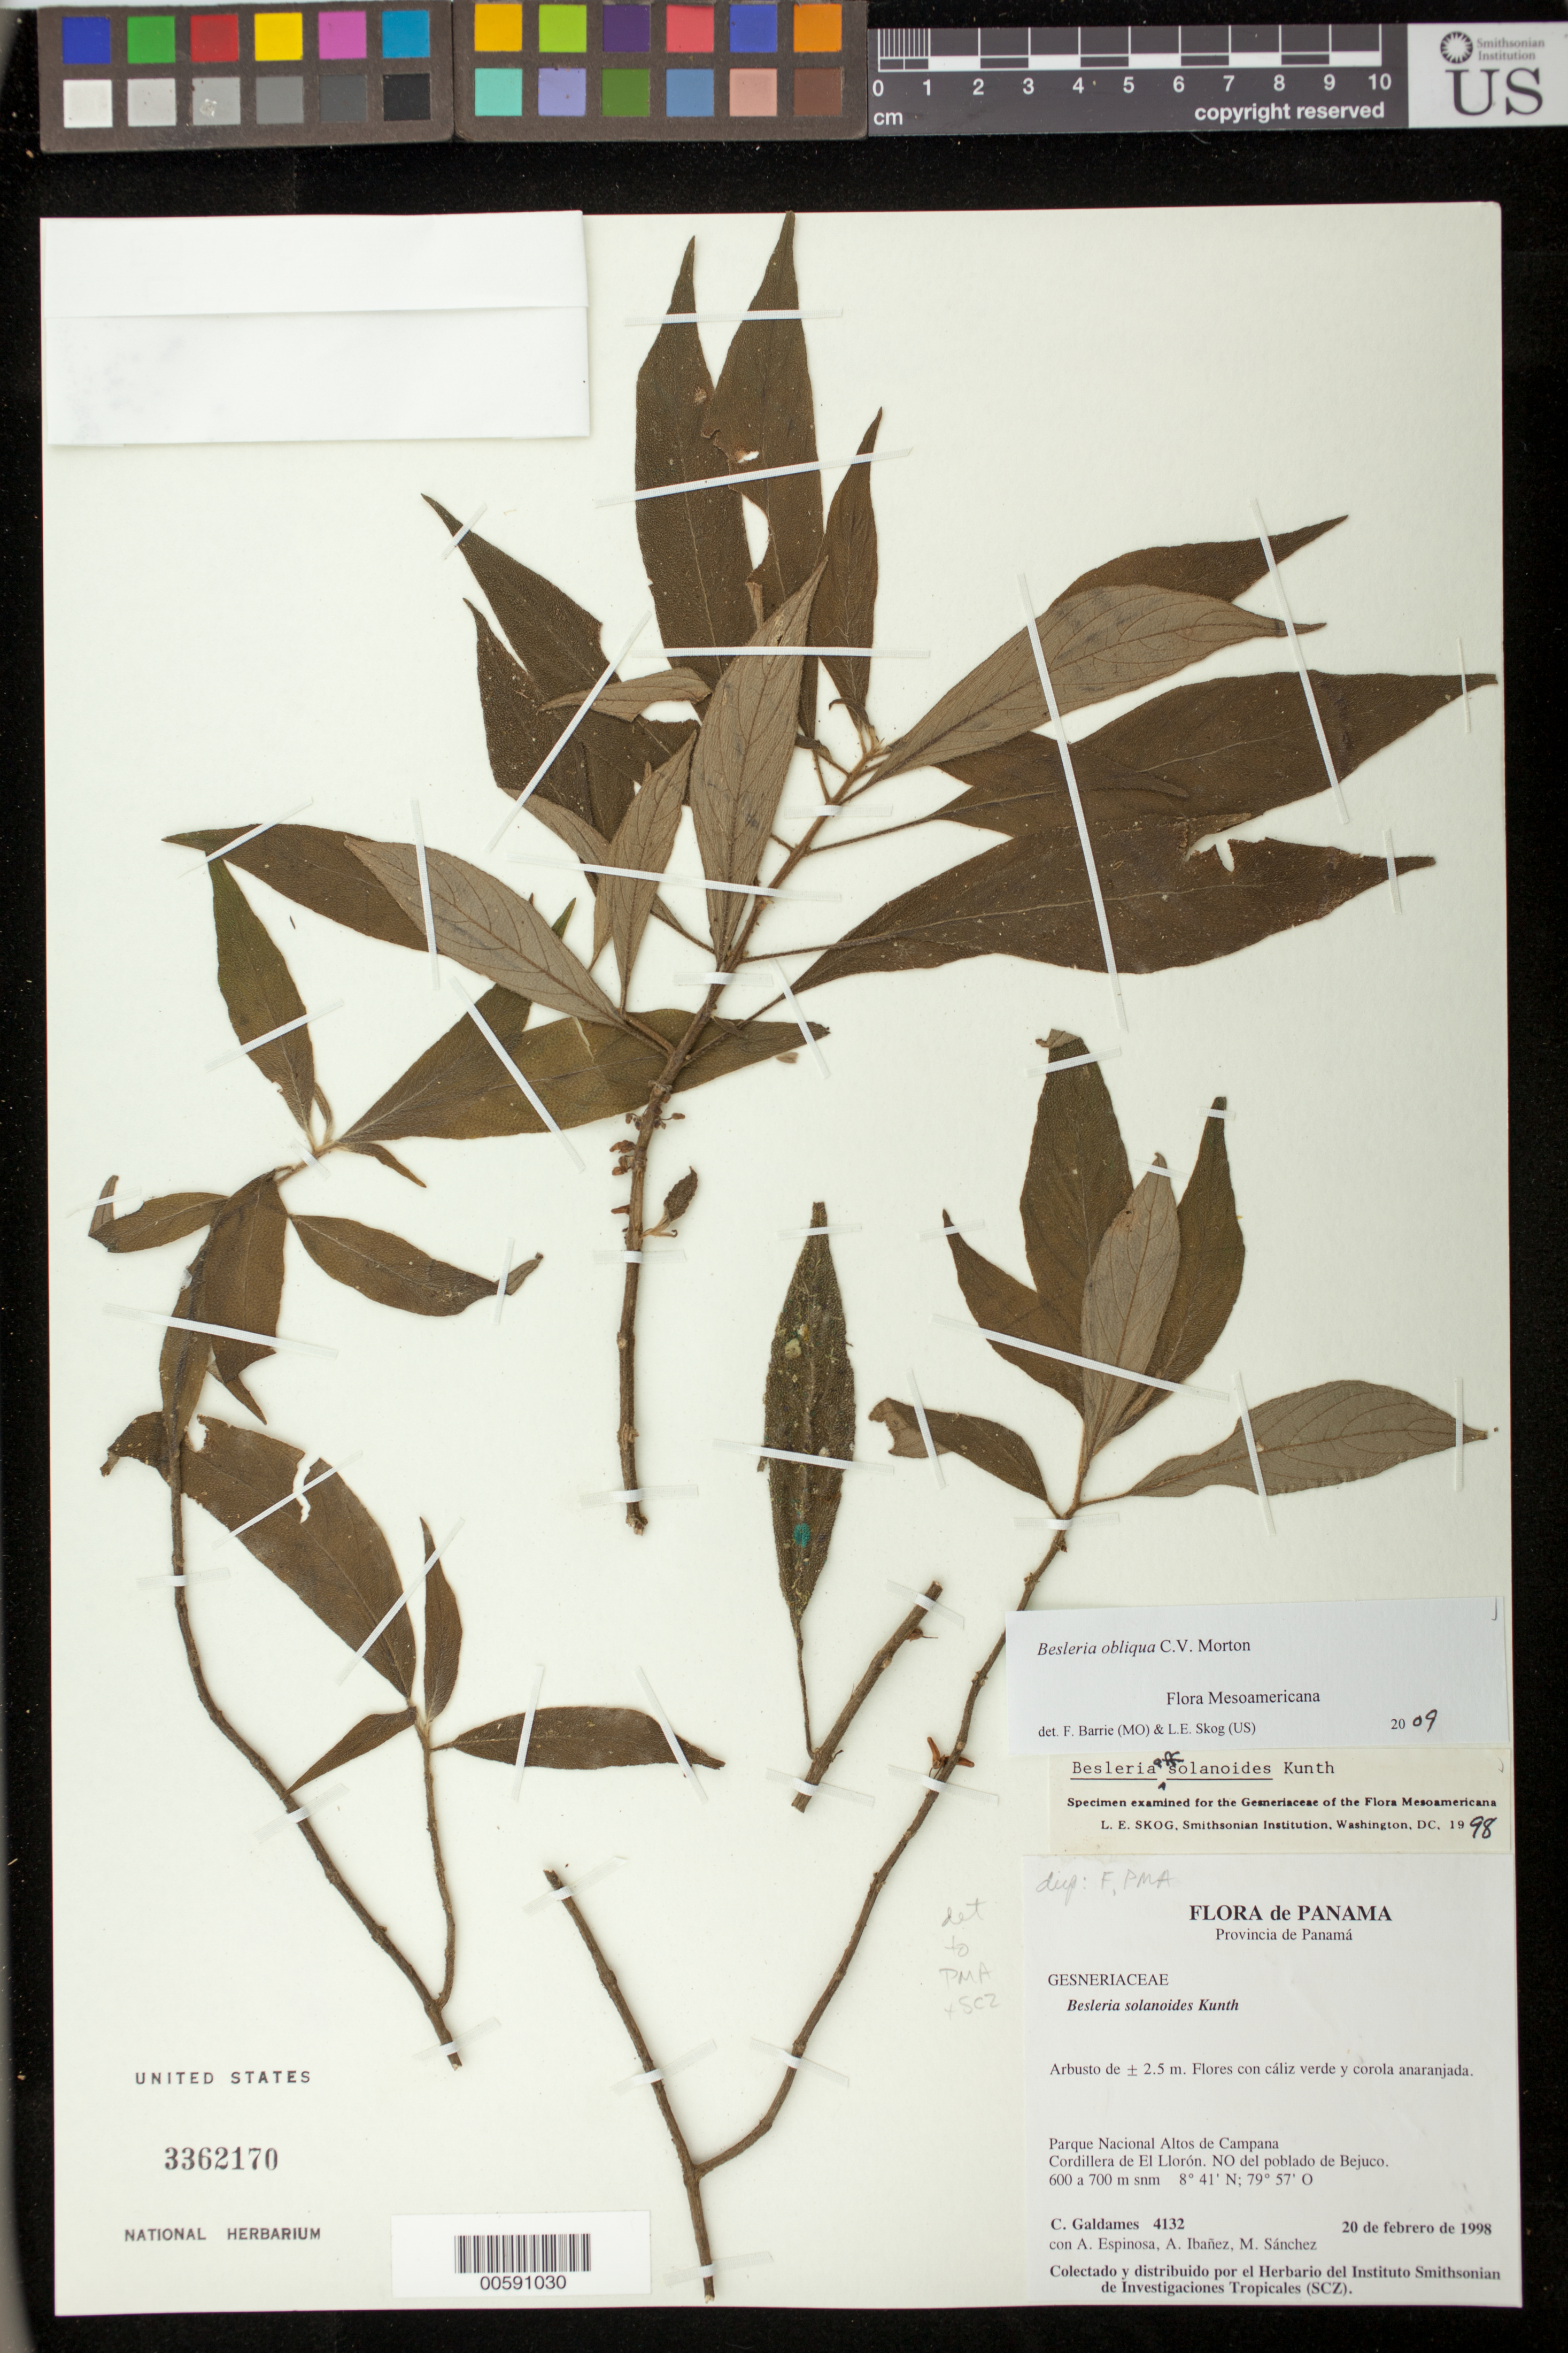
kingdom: Plantae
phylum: Tracheophyta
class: Magnoliopsida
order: Lamiales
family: Gesneriaceae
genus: Besleria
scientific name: Besleria obliqua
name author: C.V. Morton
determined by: Barrie, F. R.; Skog, Laurence E.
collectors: C. Galdames, A. Espinosa, A. Ibáñez & M. Sánchez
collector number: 4132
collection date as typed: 20 Feb 1998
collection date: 1998-02-20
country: Panama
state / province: Panamá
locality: Parque Nacional Altos de Campana, Cordillera de El Llorón, NO del poblado de Bejuco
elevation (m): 600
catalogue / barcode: US 3362170